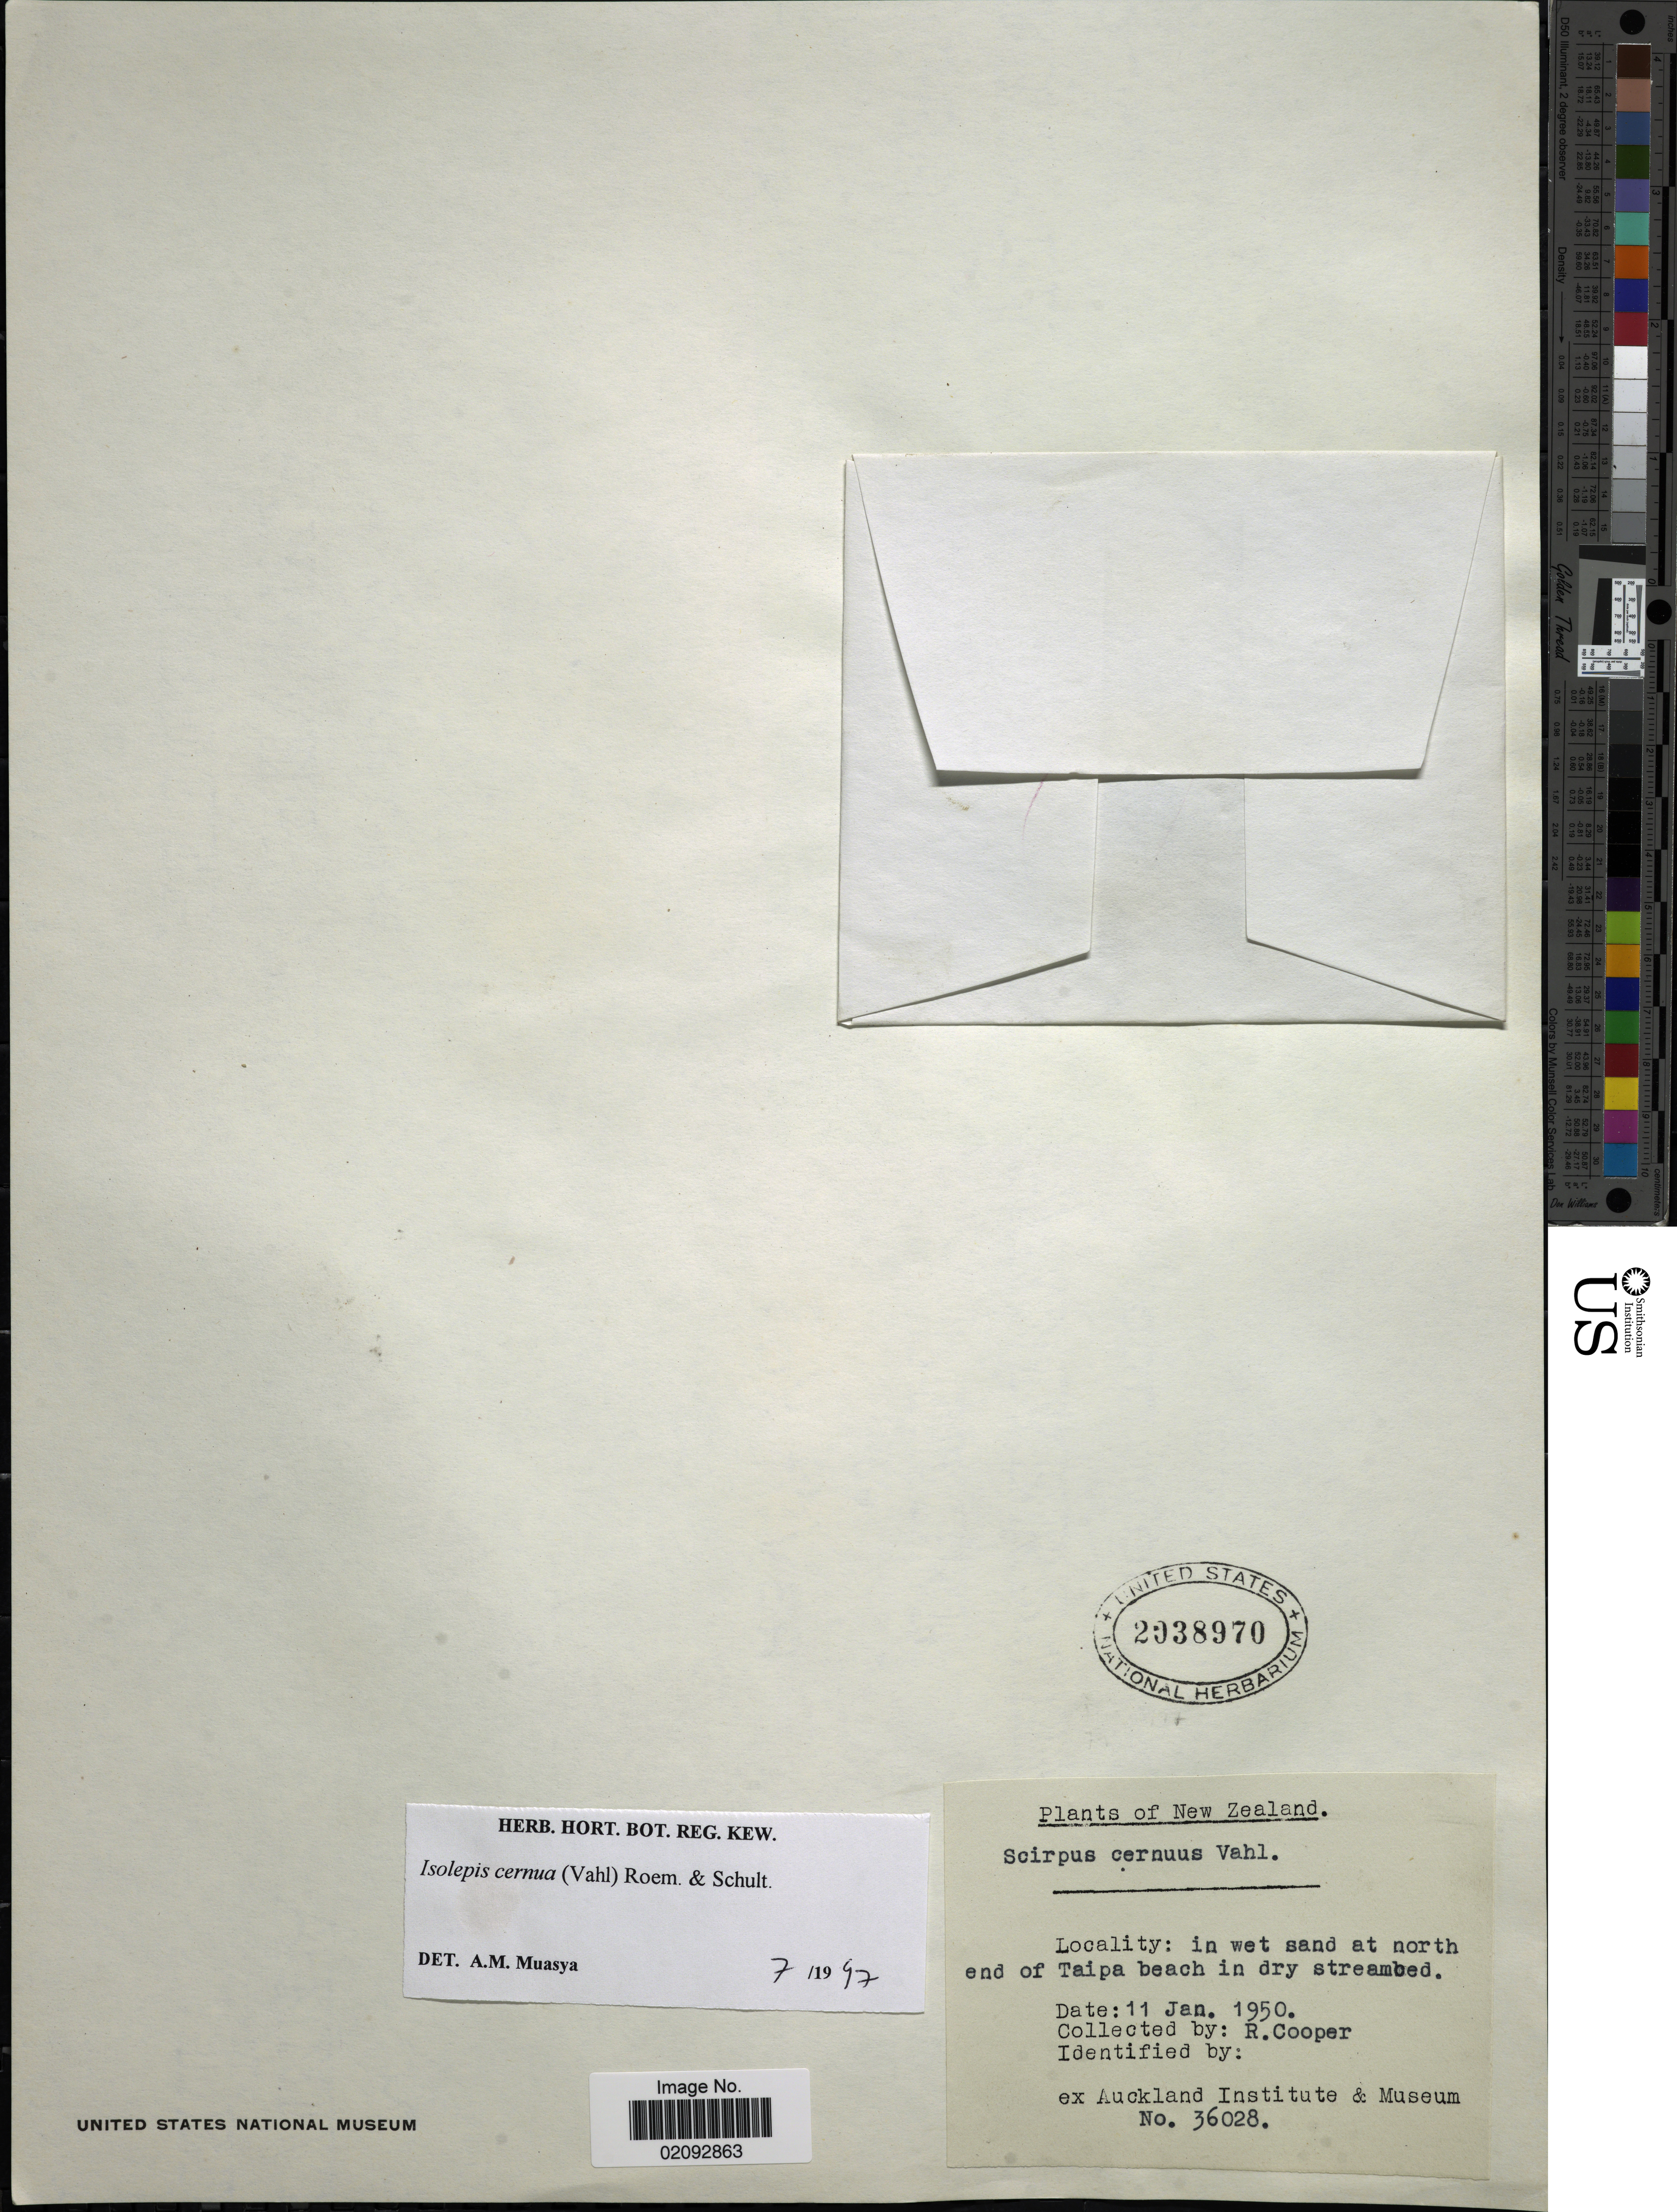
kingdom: Plantae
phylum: Tracheophyta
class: Liliopsida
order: Poales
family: Cyperaceae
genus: Isolepis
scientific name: Isolepis cernua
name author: (Vahl) Roem. & Schult.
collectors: R. Cooper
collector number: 36028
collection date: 1950-01-11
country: New Zealand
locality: In wet sand at north end of Taipa beach in dry streambed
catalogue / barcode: US 2038970